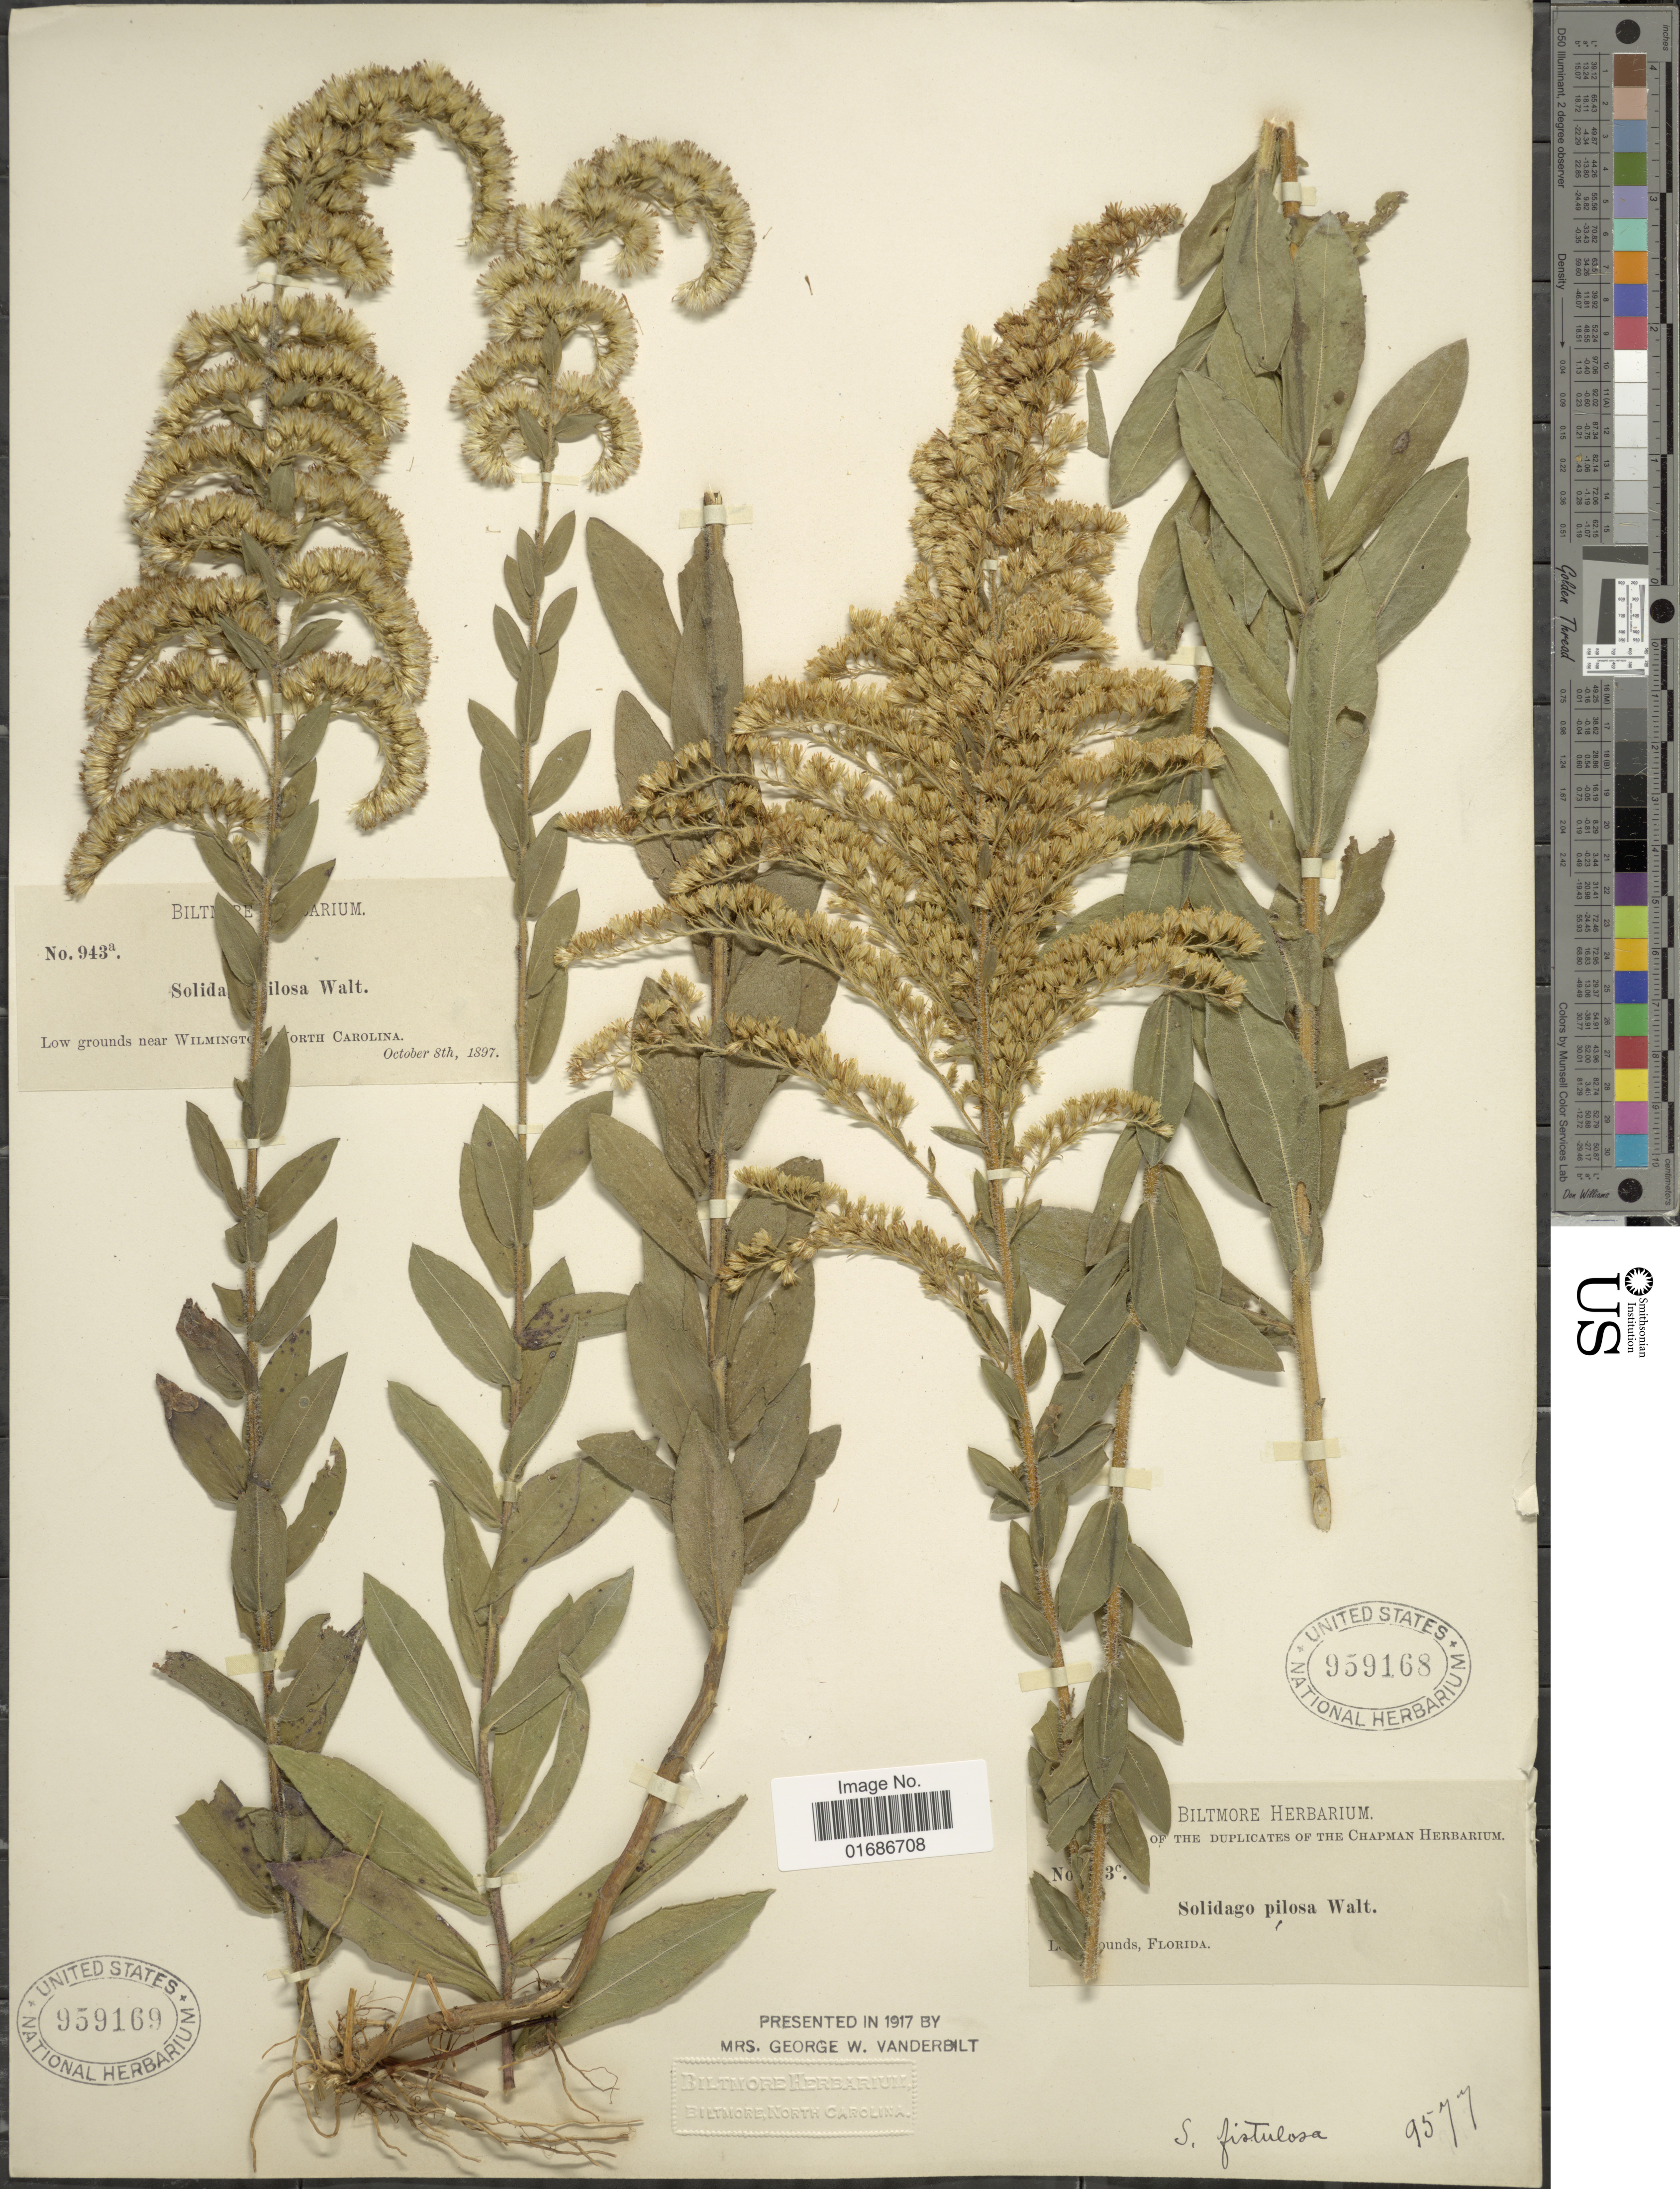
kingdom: Plantae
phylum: Tracheophyta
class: Magnoliopsida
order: Asterales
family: Asteraceae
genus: Solidago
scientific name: Solidago fistulosa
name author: Mill.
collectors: ex herb. Biltmore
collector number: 3c!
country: United States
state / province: Florida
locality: L [illegible text]ounds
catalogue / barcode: US 959168-2